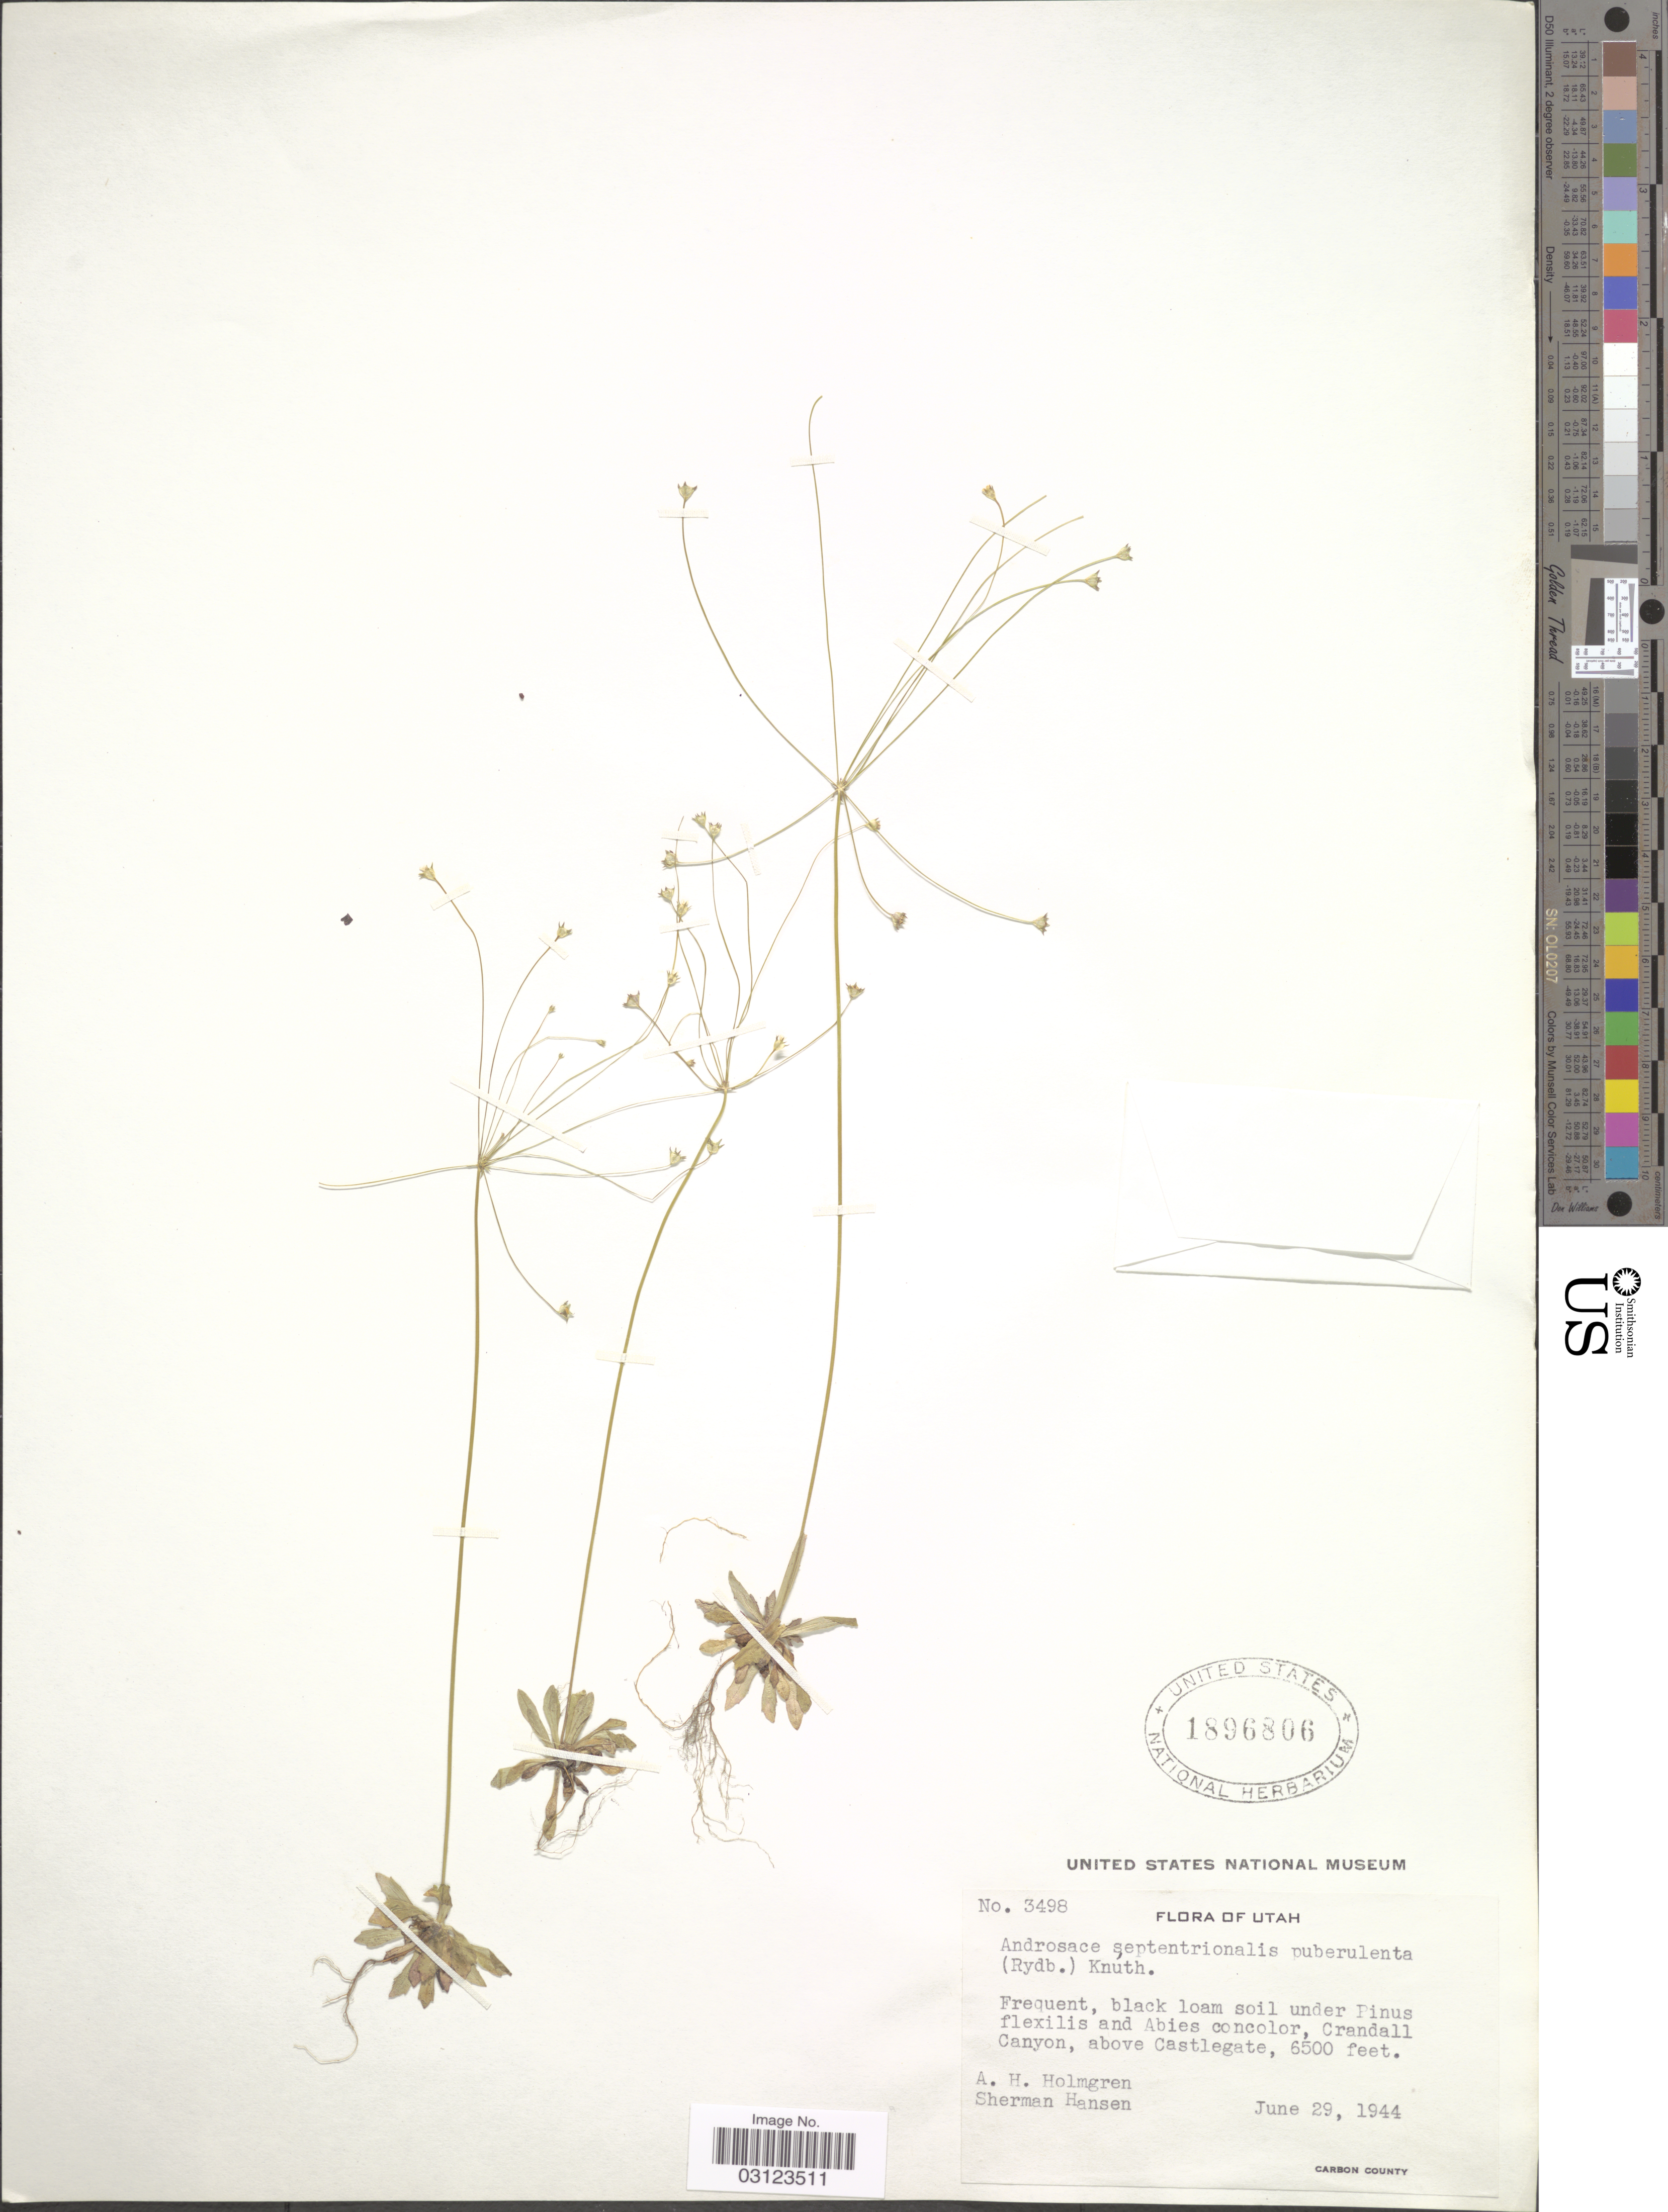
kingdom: Plantae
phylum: Tracheophyta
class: Magnoliopsida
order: Ericales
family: Primulaceae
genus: Androsace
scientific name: Androsace septentrionalis var. puberulenta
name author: (Rydb.) R. Knuth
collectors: A. H. Holmgren & S. Hansen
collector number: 3498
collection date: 1944-06-29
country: United States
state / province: Utah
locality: Crandall Canyon, above Castlegate.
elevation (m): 1981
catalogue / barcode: US 1896806